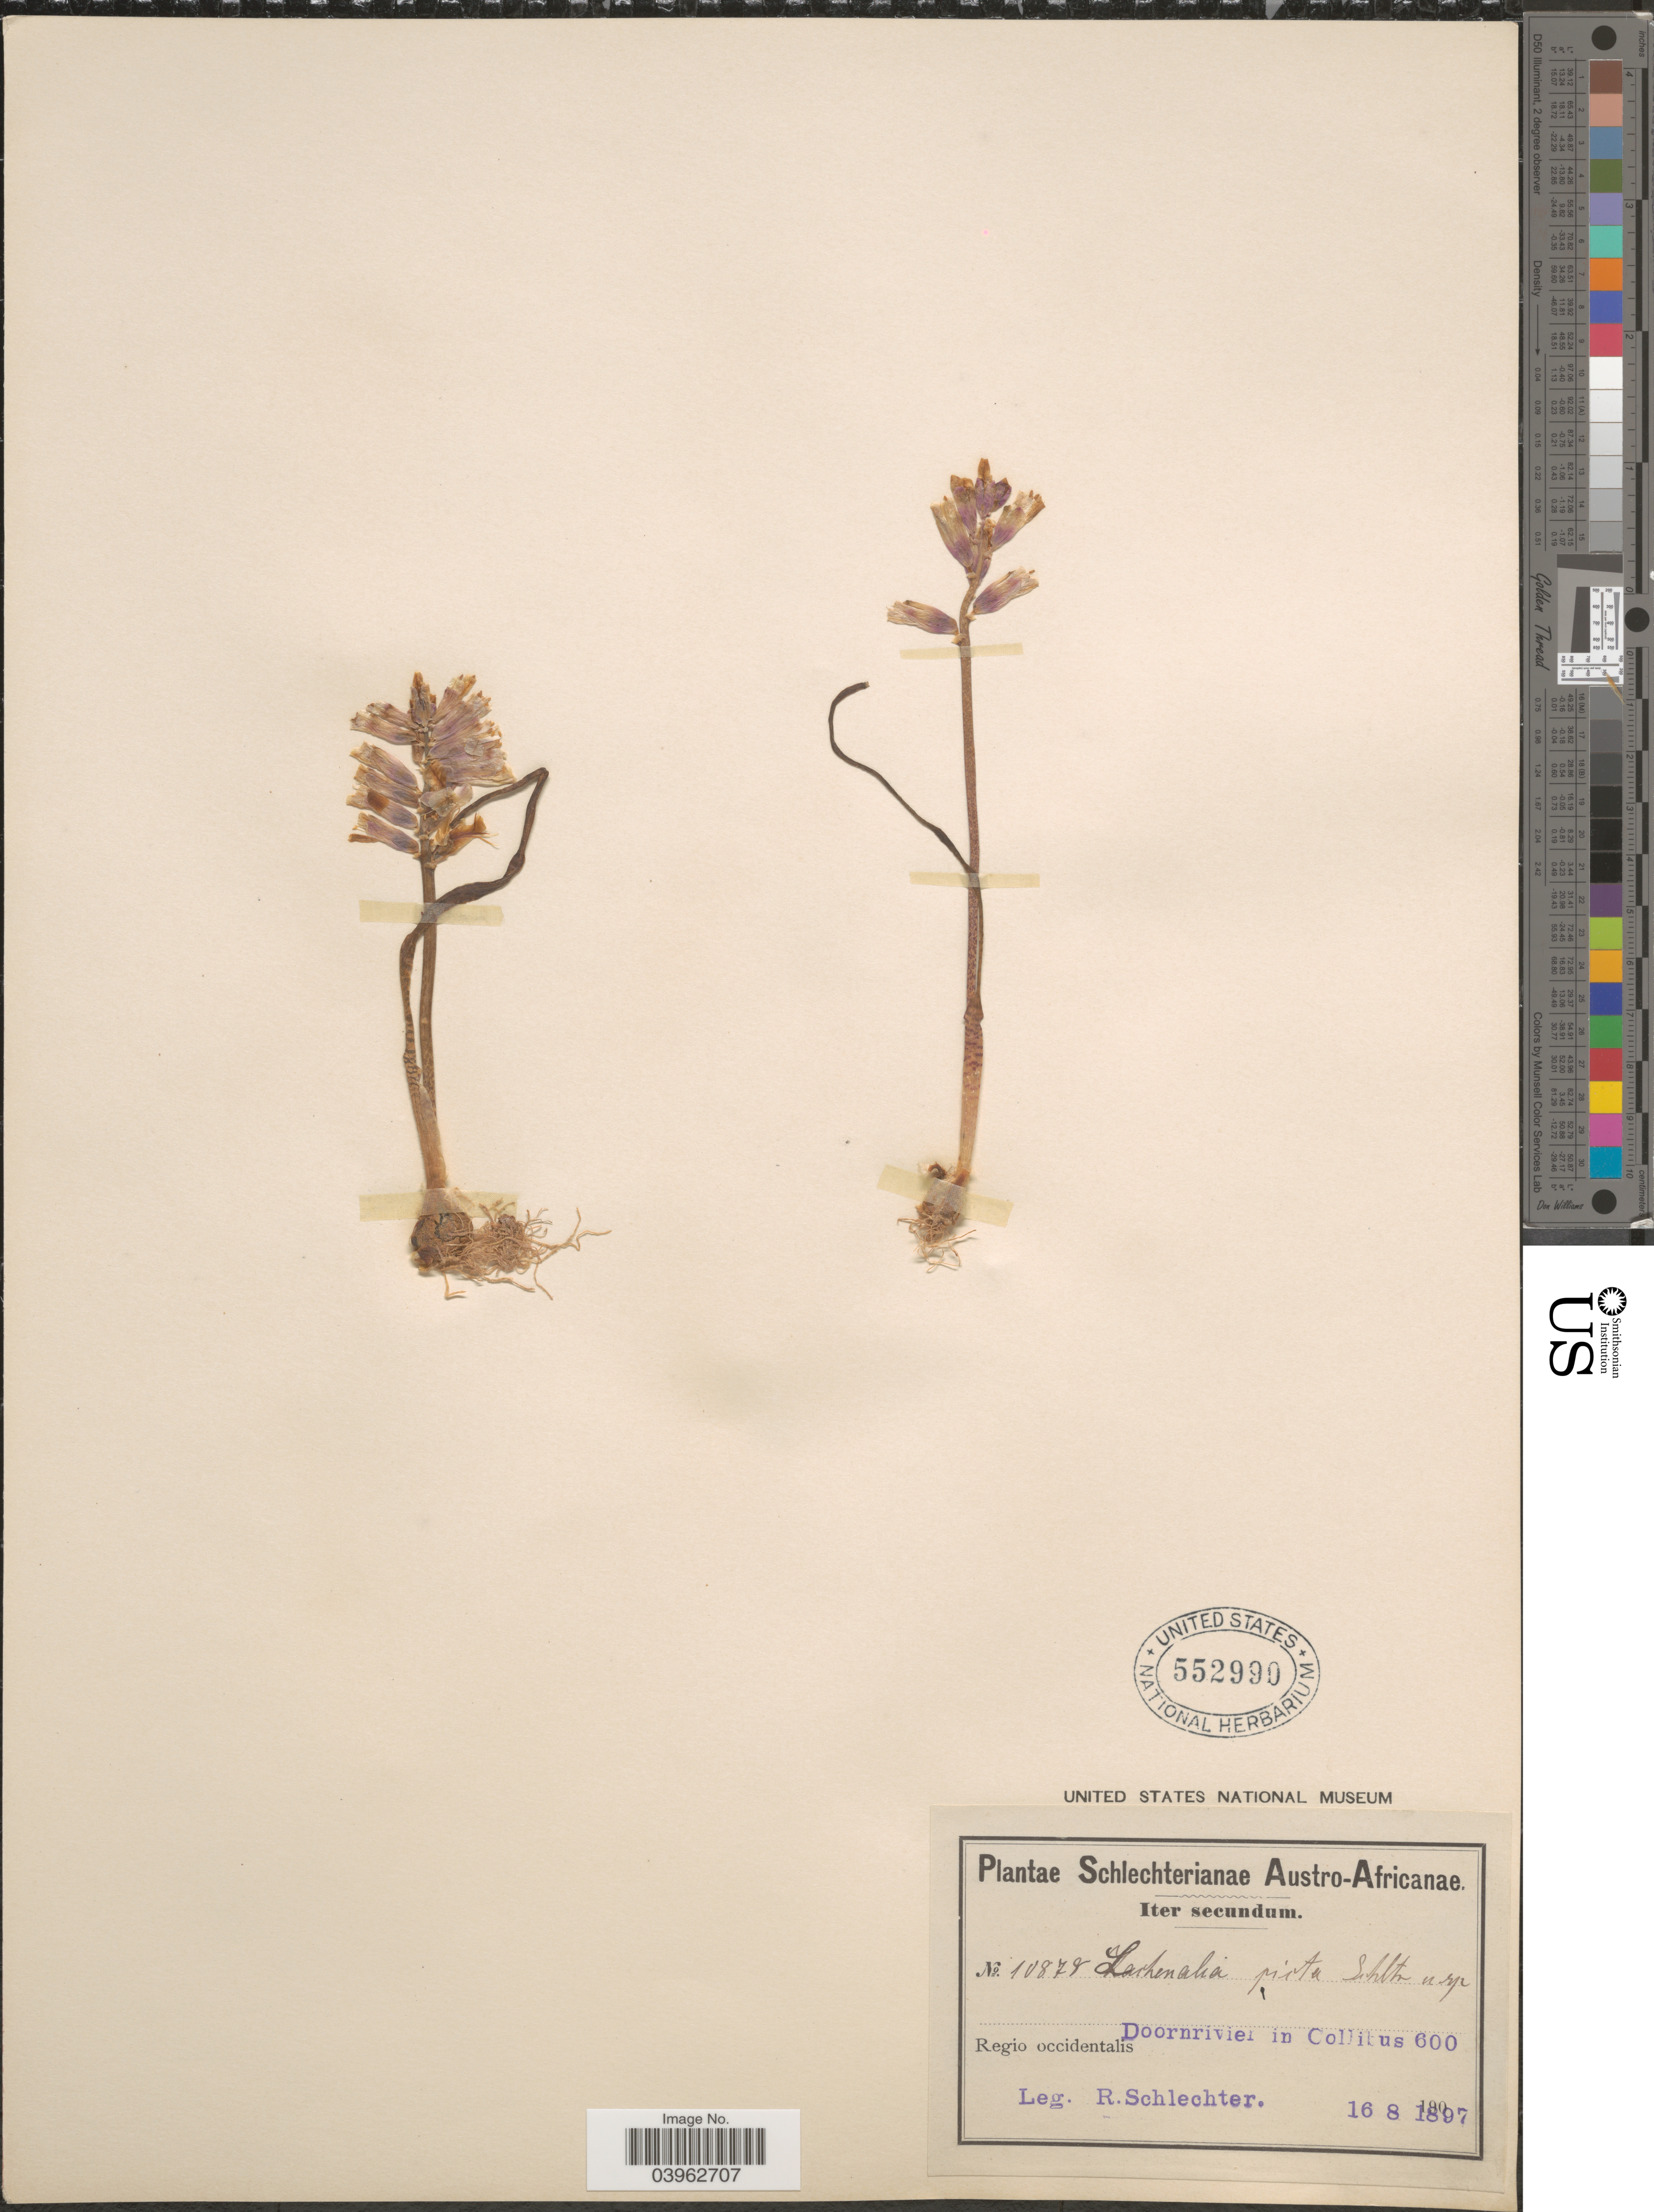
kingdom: Plantae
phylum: Tracheophyta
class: Liliopsida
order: Asparagales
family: Asparagaceae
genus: Lachenalia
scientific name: Lachenalia sp.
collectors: F. R. R. Schlechter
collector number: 10878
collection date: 1897-08-16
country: South Africa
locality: Austro-Africanae. Regio occidentalis Doornrivier in Collibus.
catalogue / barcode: US 552990